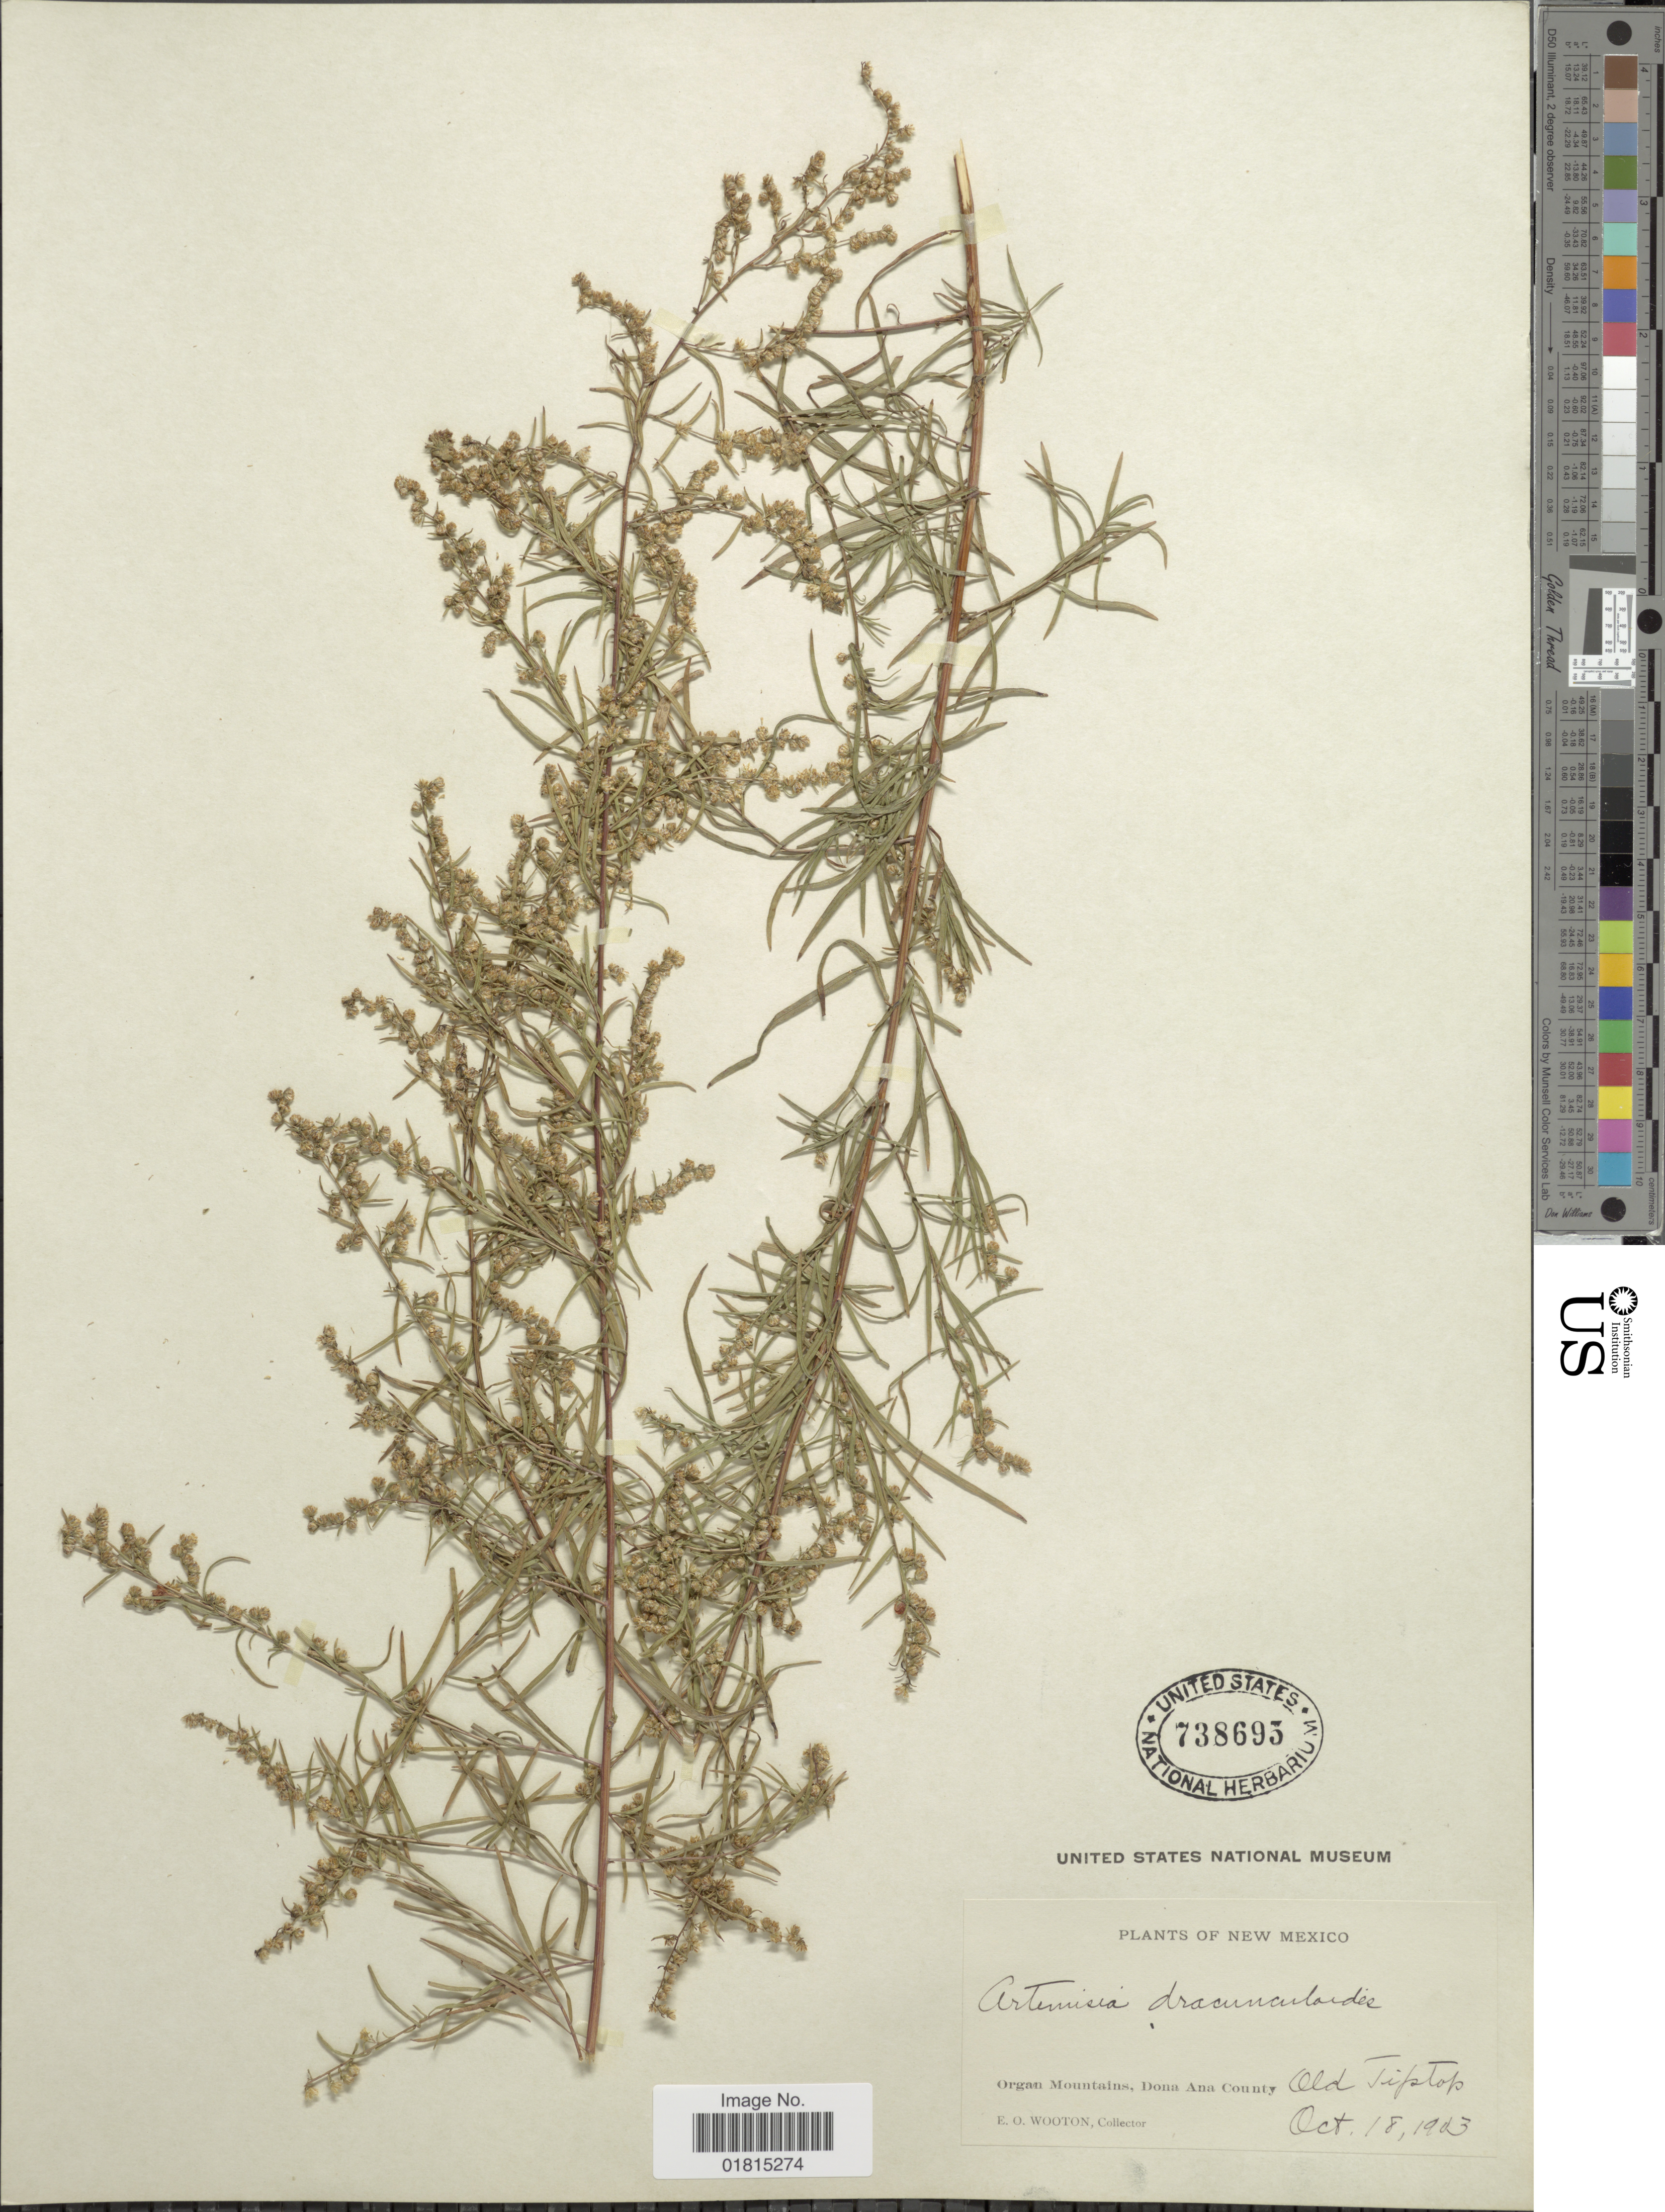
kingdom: Plantae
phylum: Tracheophyta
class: Magnoliopsida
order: Asterales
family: Asteraceae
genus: Artemisia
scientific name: Artemisia dracunculoides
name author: Pursh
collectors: E. O. Wooton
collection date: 1903-10-18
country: United States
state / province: New Mexico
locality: Organ Mountains, Dona Ana County. Old Tiptop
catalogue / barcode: US 738695